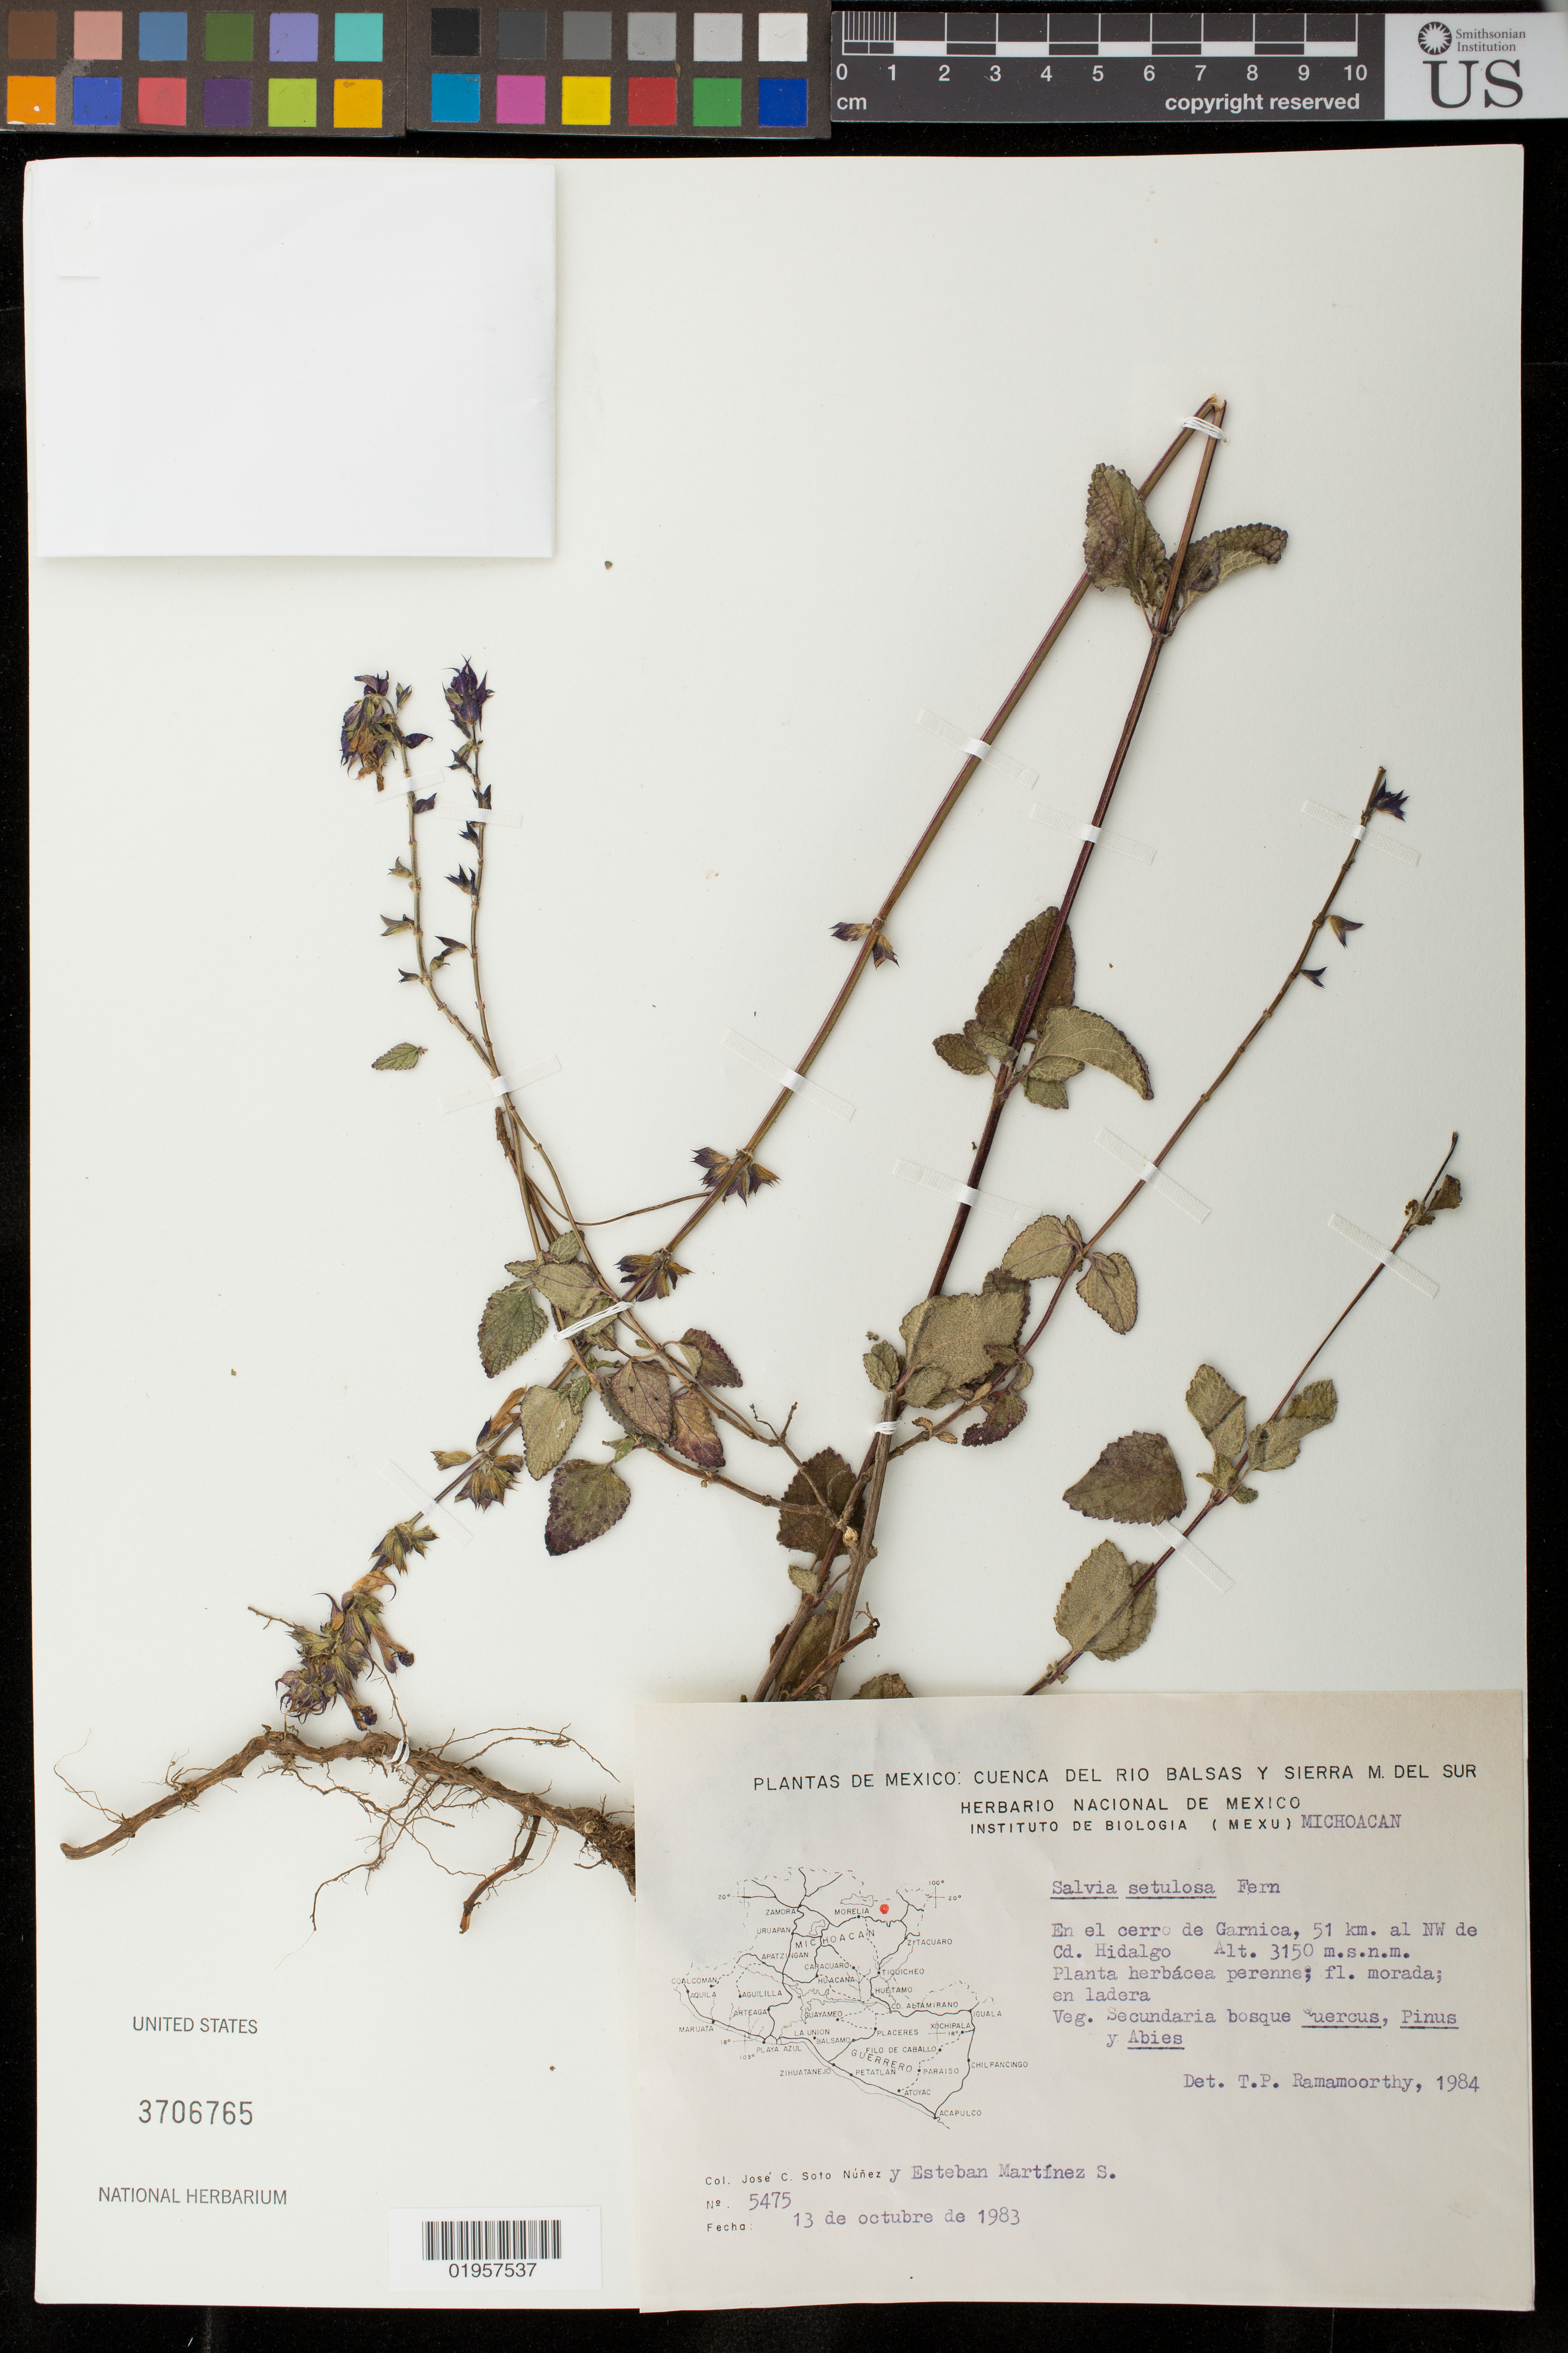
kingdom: Plantae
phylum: Tracheophyta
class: Magnoliopsida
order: Lamiales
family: Lamiaceae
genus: Salvia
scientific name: Salvia setulosa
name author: Fernald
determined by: Ramamoorthy, T. P.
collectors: J. C. Soto Núñez & E. Martínez S.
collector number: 5475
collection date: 1983-10-13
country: Mexico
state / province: Michoacán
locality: Cerro de Garnica, 51 km al NW de Cd. Hidalgo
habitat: Secundaria bosque Quercus, Pinus y Abies; en ladera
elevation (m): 3150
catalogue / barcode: US 3706765